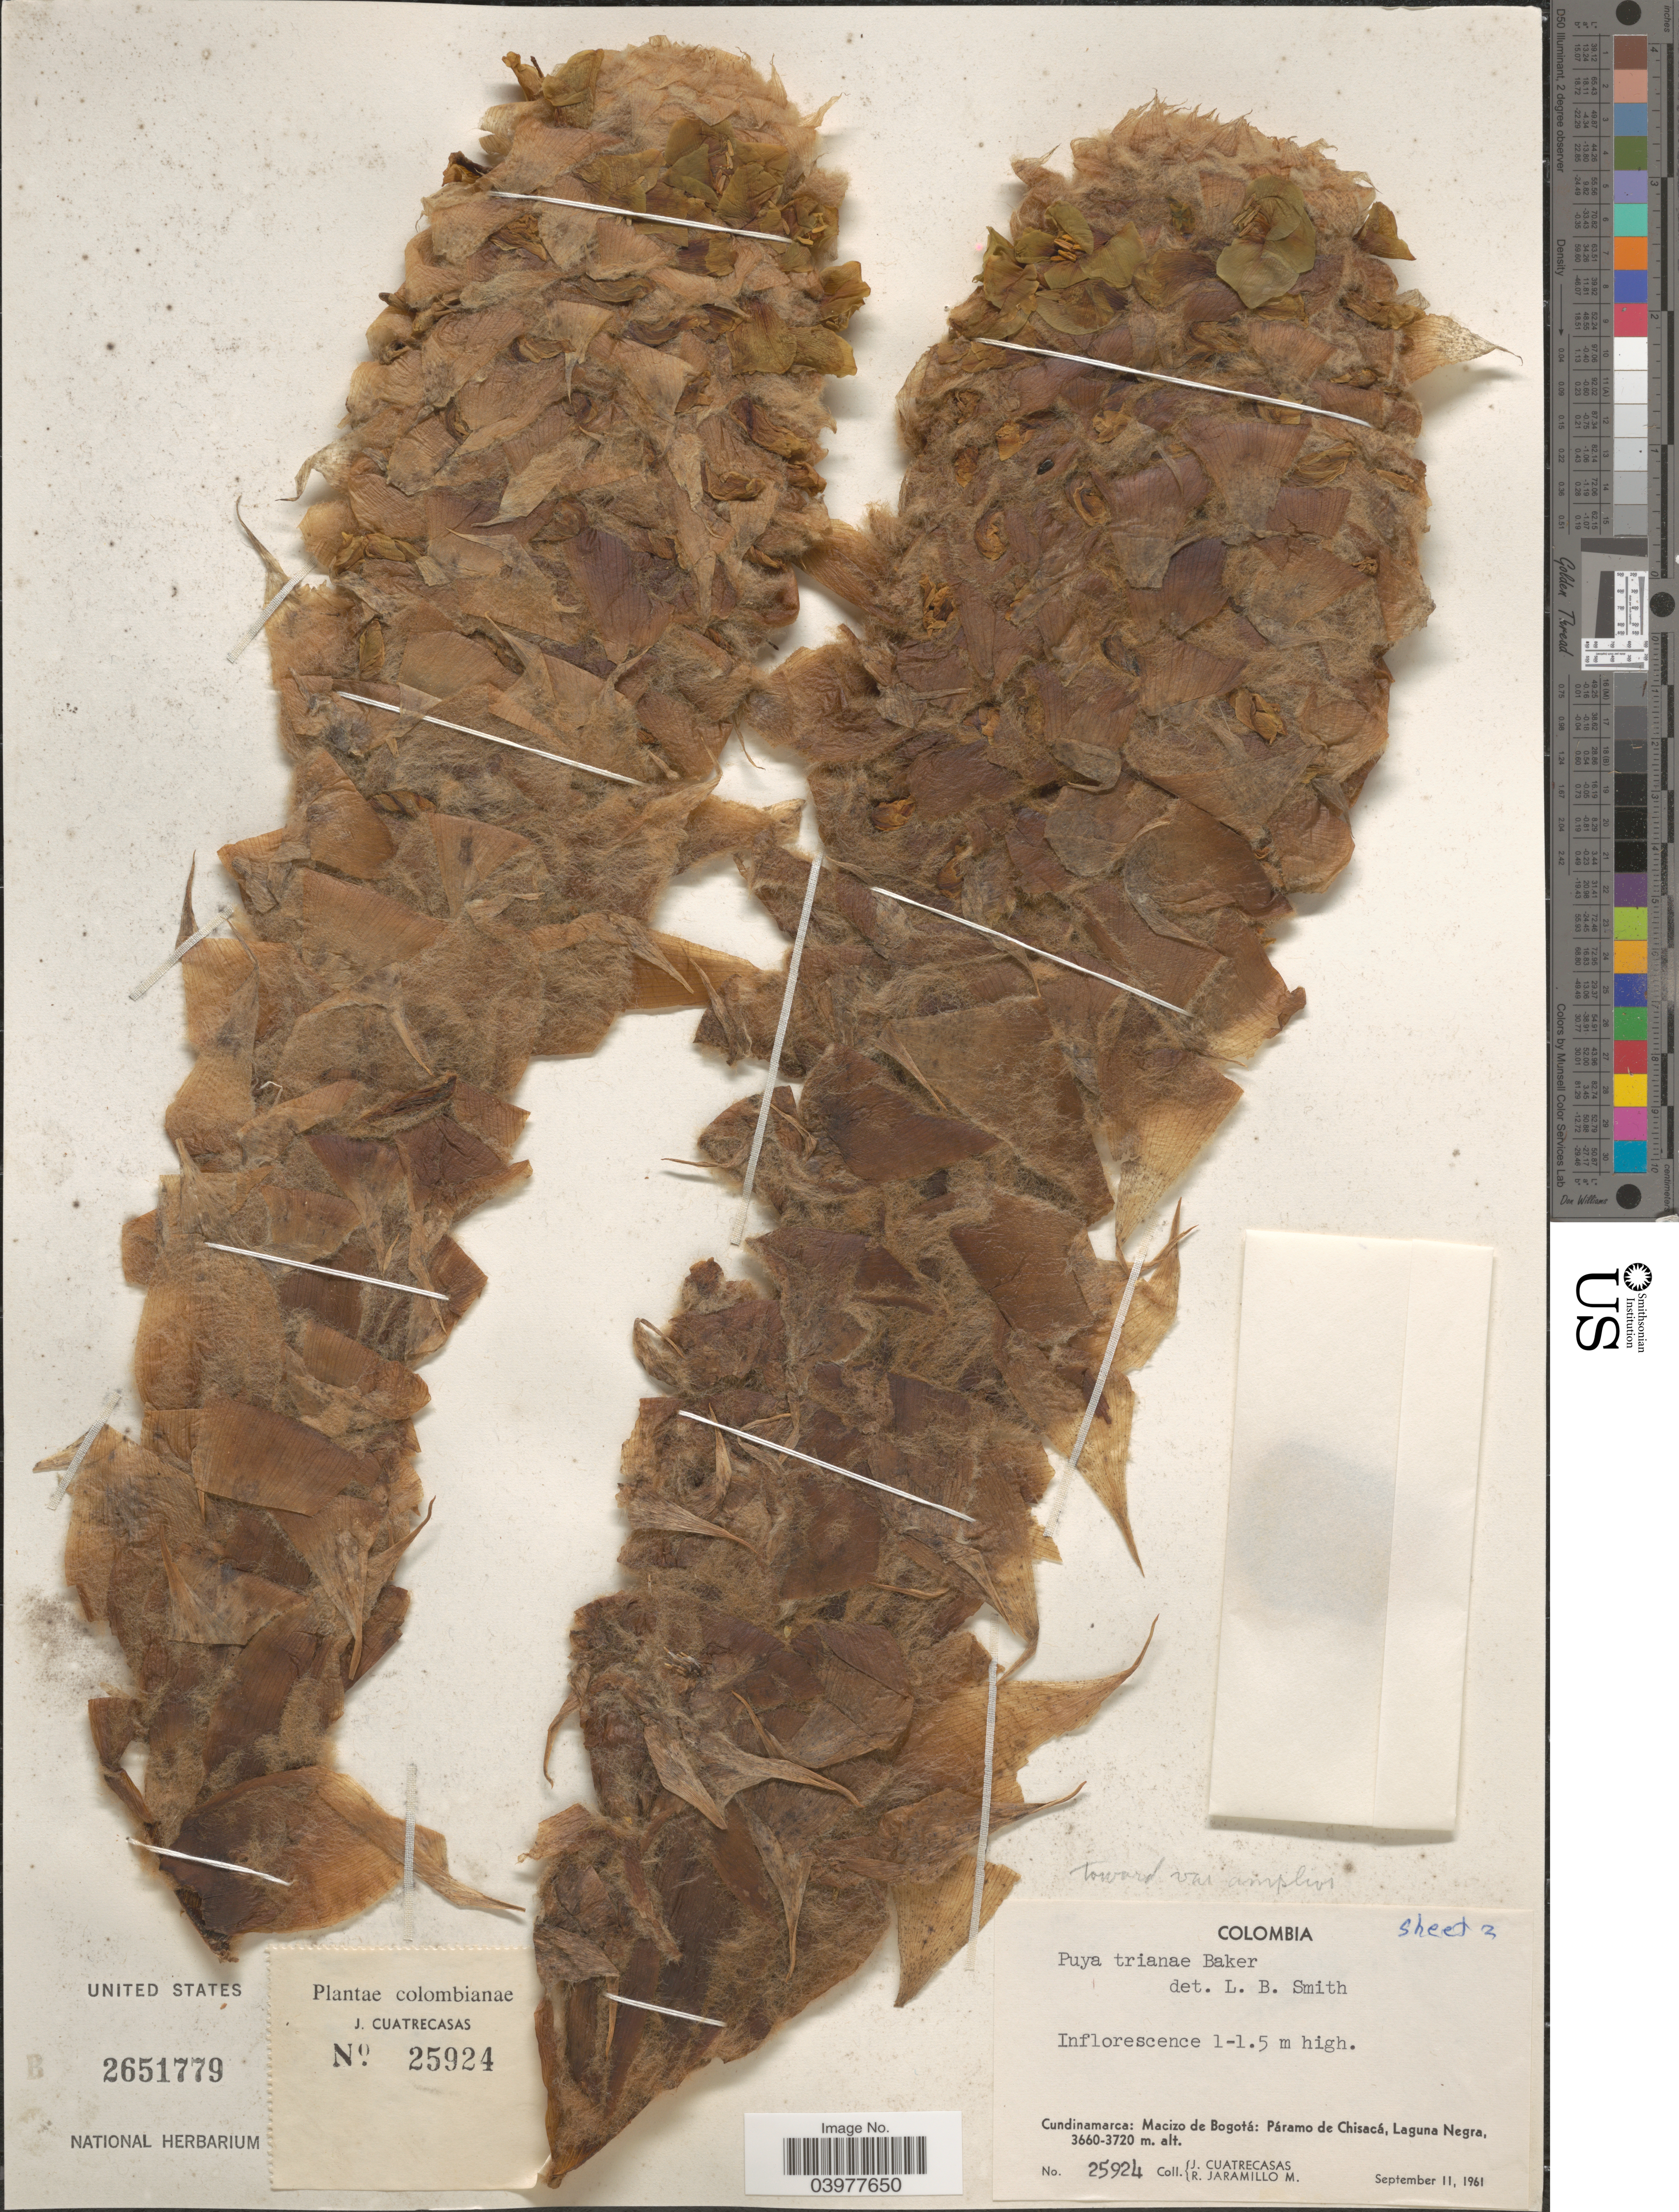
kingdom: Plantae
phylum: Tracheophyta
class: Liliopsida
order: Poales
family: Bromeliaceae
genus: Puya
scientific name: Puya trianae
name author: Baker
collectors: J. Cuatrecasas & R. Jaramillo M.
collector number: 25924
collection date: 1961-09-11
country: Colombia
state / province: Cundinamarca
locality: Macizo de Bogotá: Páramo de Chisacá, Laguna Negra.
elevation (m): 3660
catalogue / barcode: US 2651779